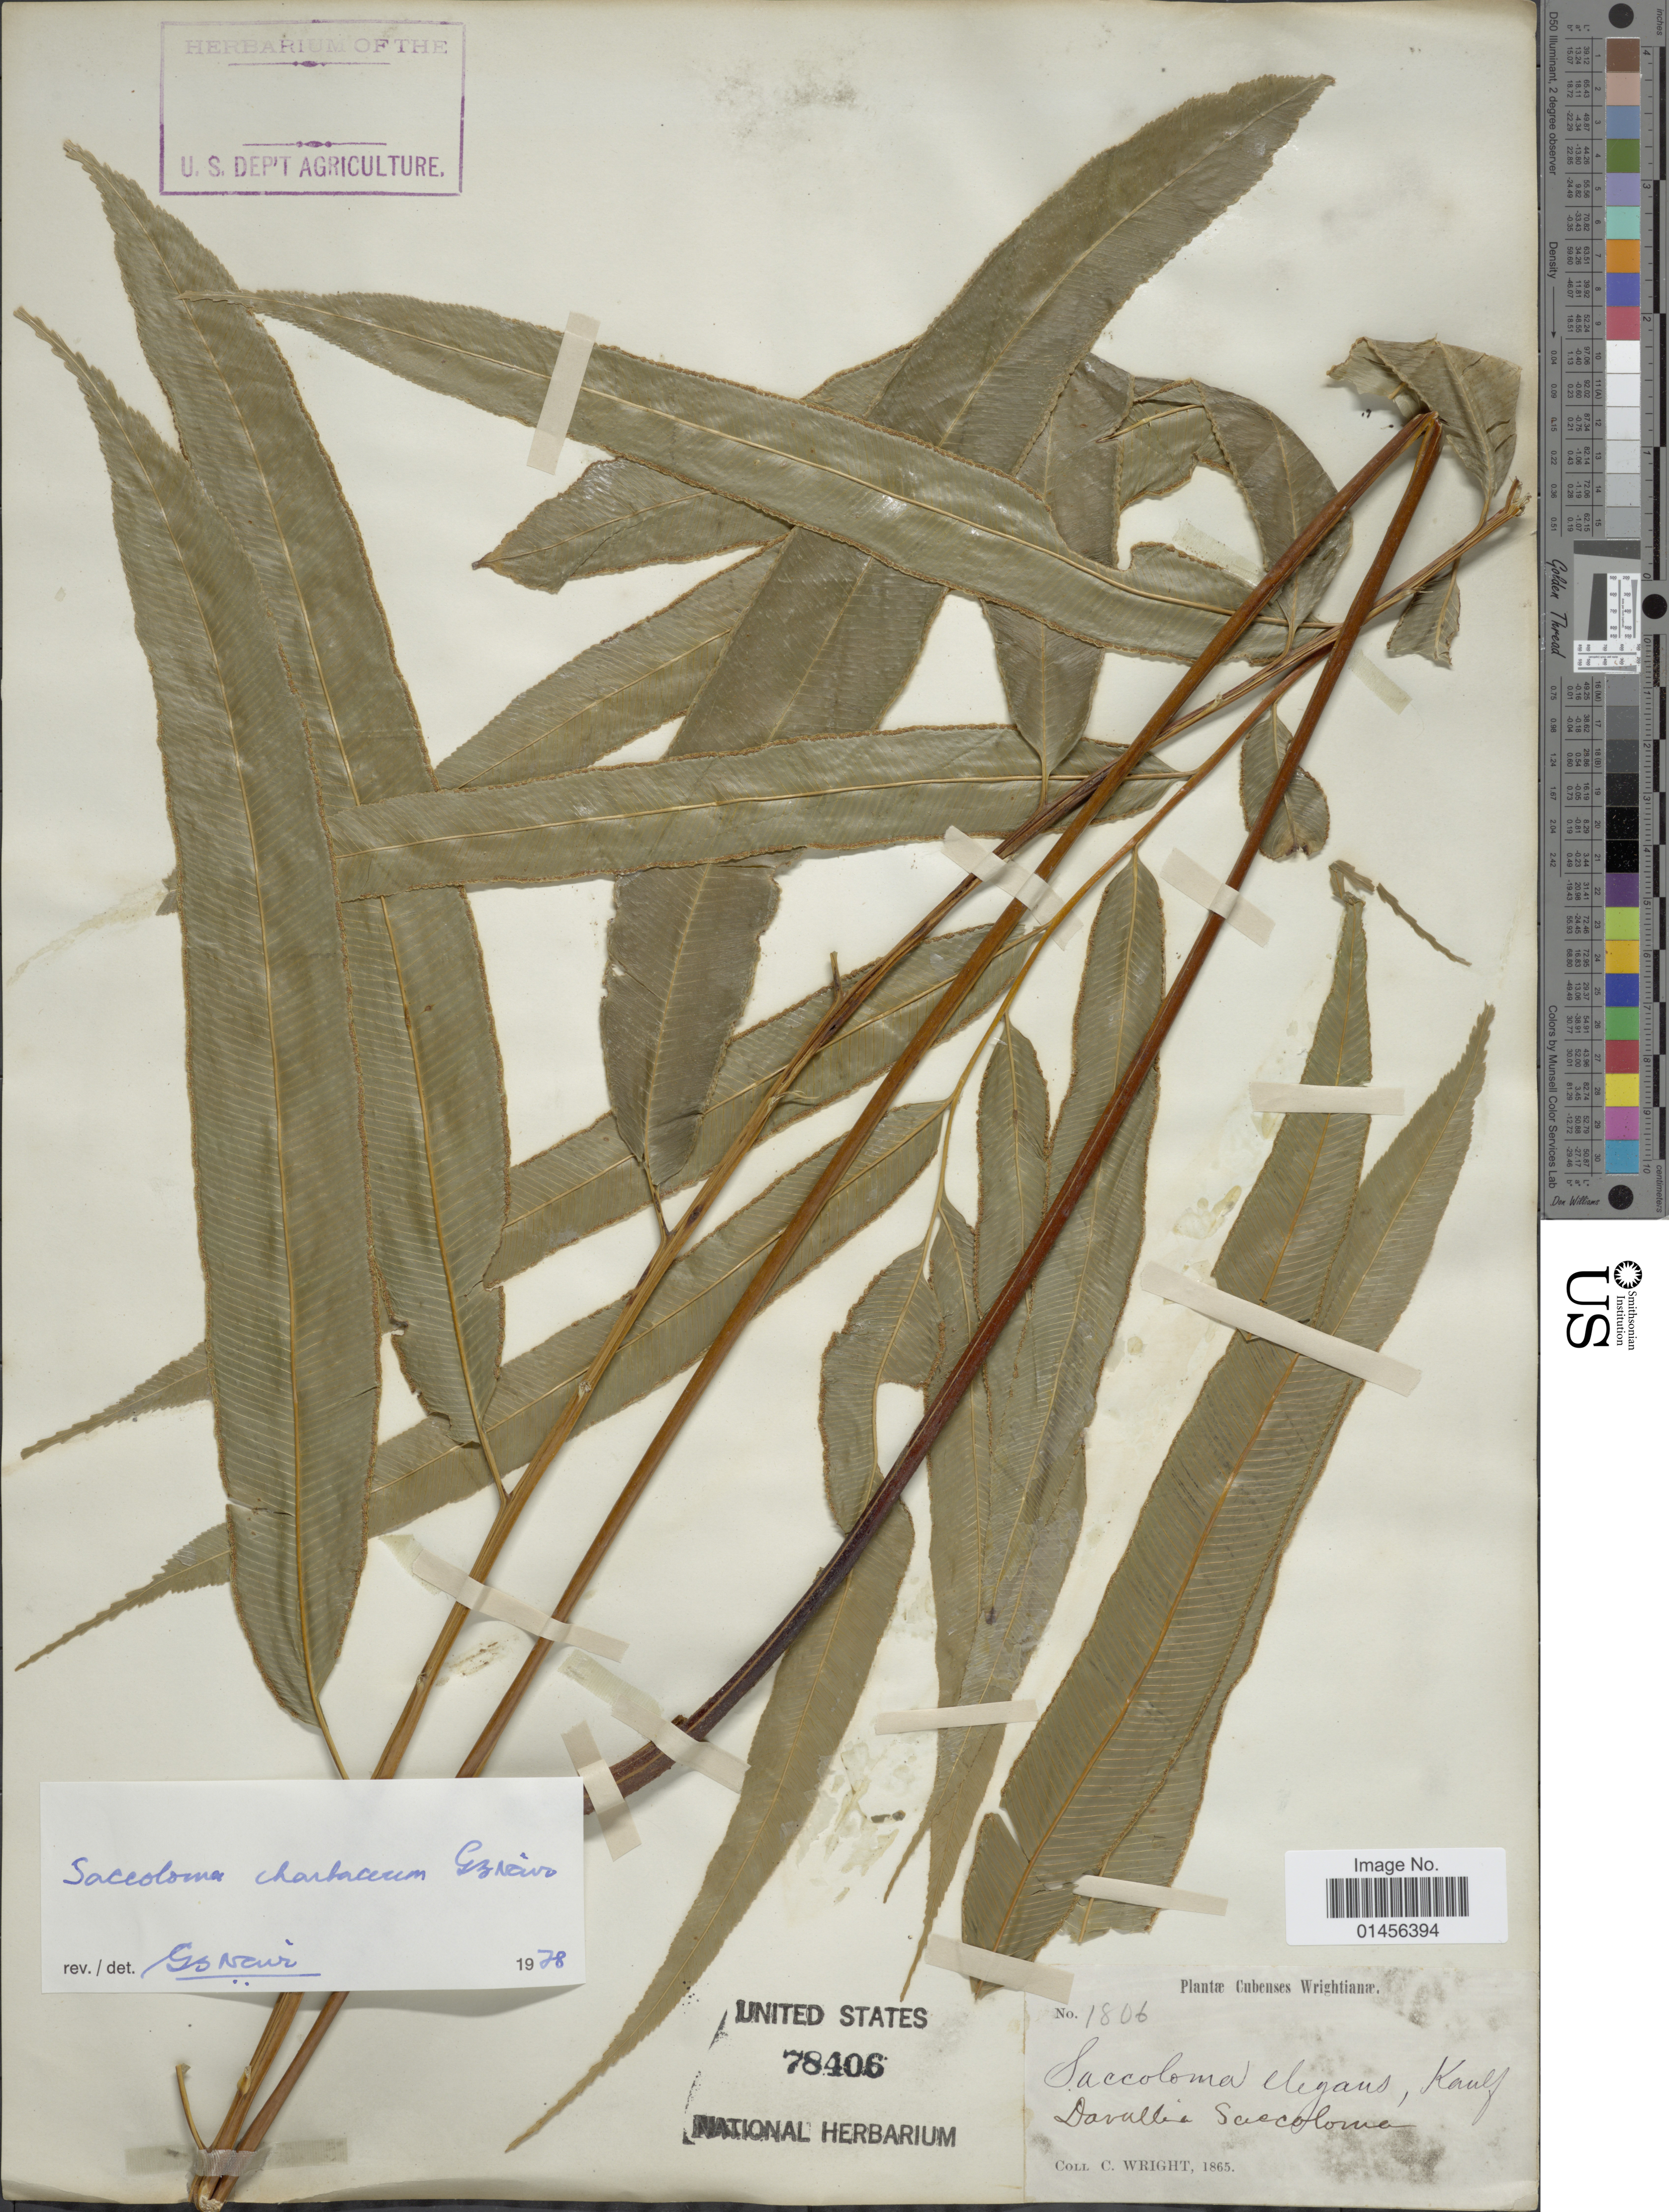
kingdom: Plantae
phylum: Tracheophyta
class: Polypodiopsida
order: Polypodiales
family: Saccolomataceae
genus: Saccoloma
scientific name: Saccoloma elegans subsp. chartaceum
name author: Cremers & K.U. Kramer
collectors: C. Wright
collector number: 1806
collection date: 1865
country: Cuba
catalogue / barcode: US 78406